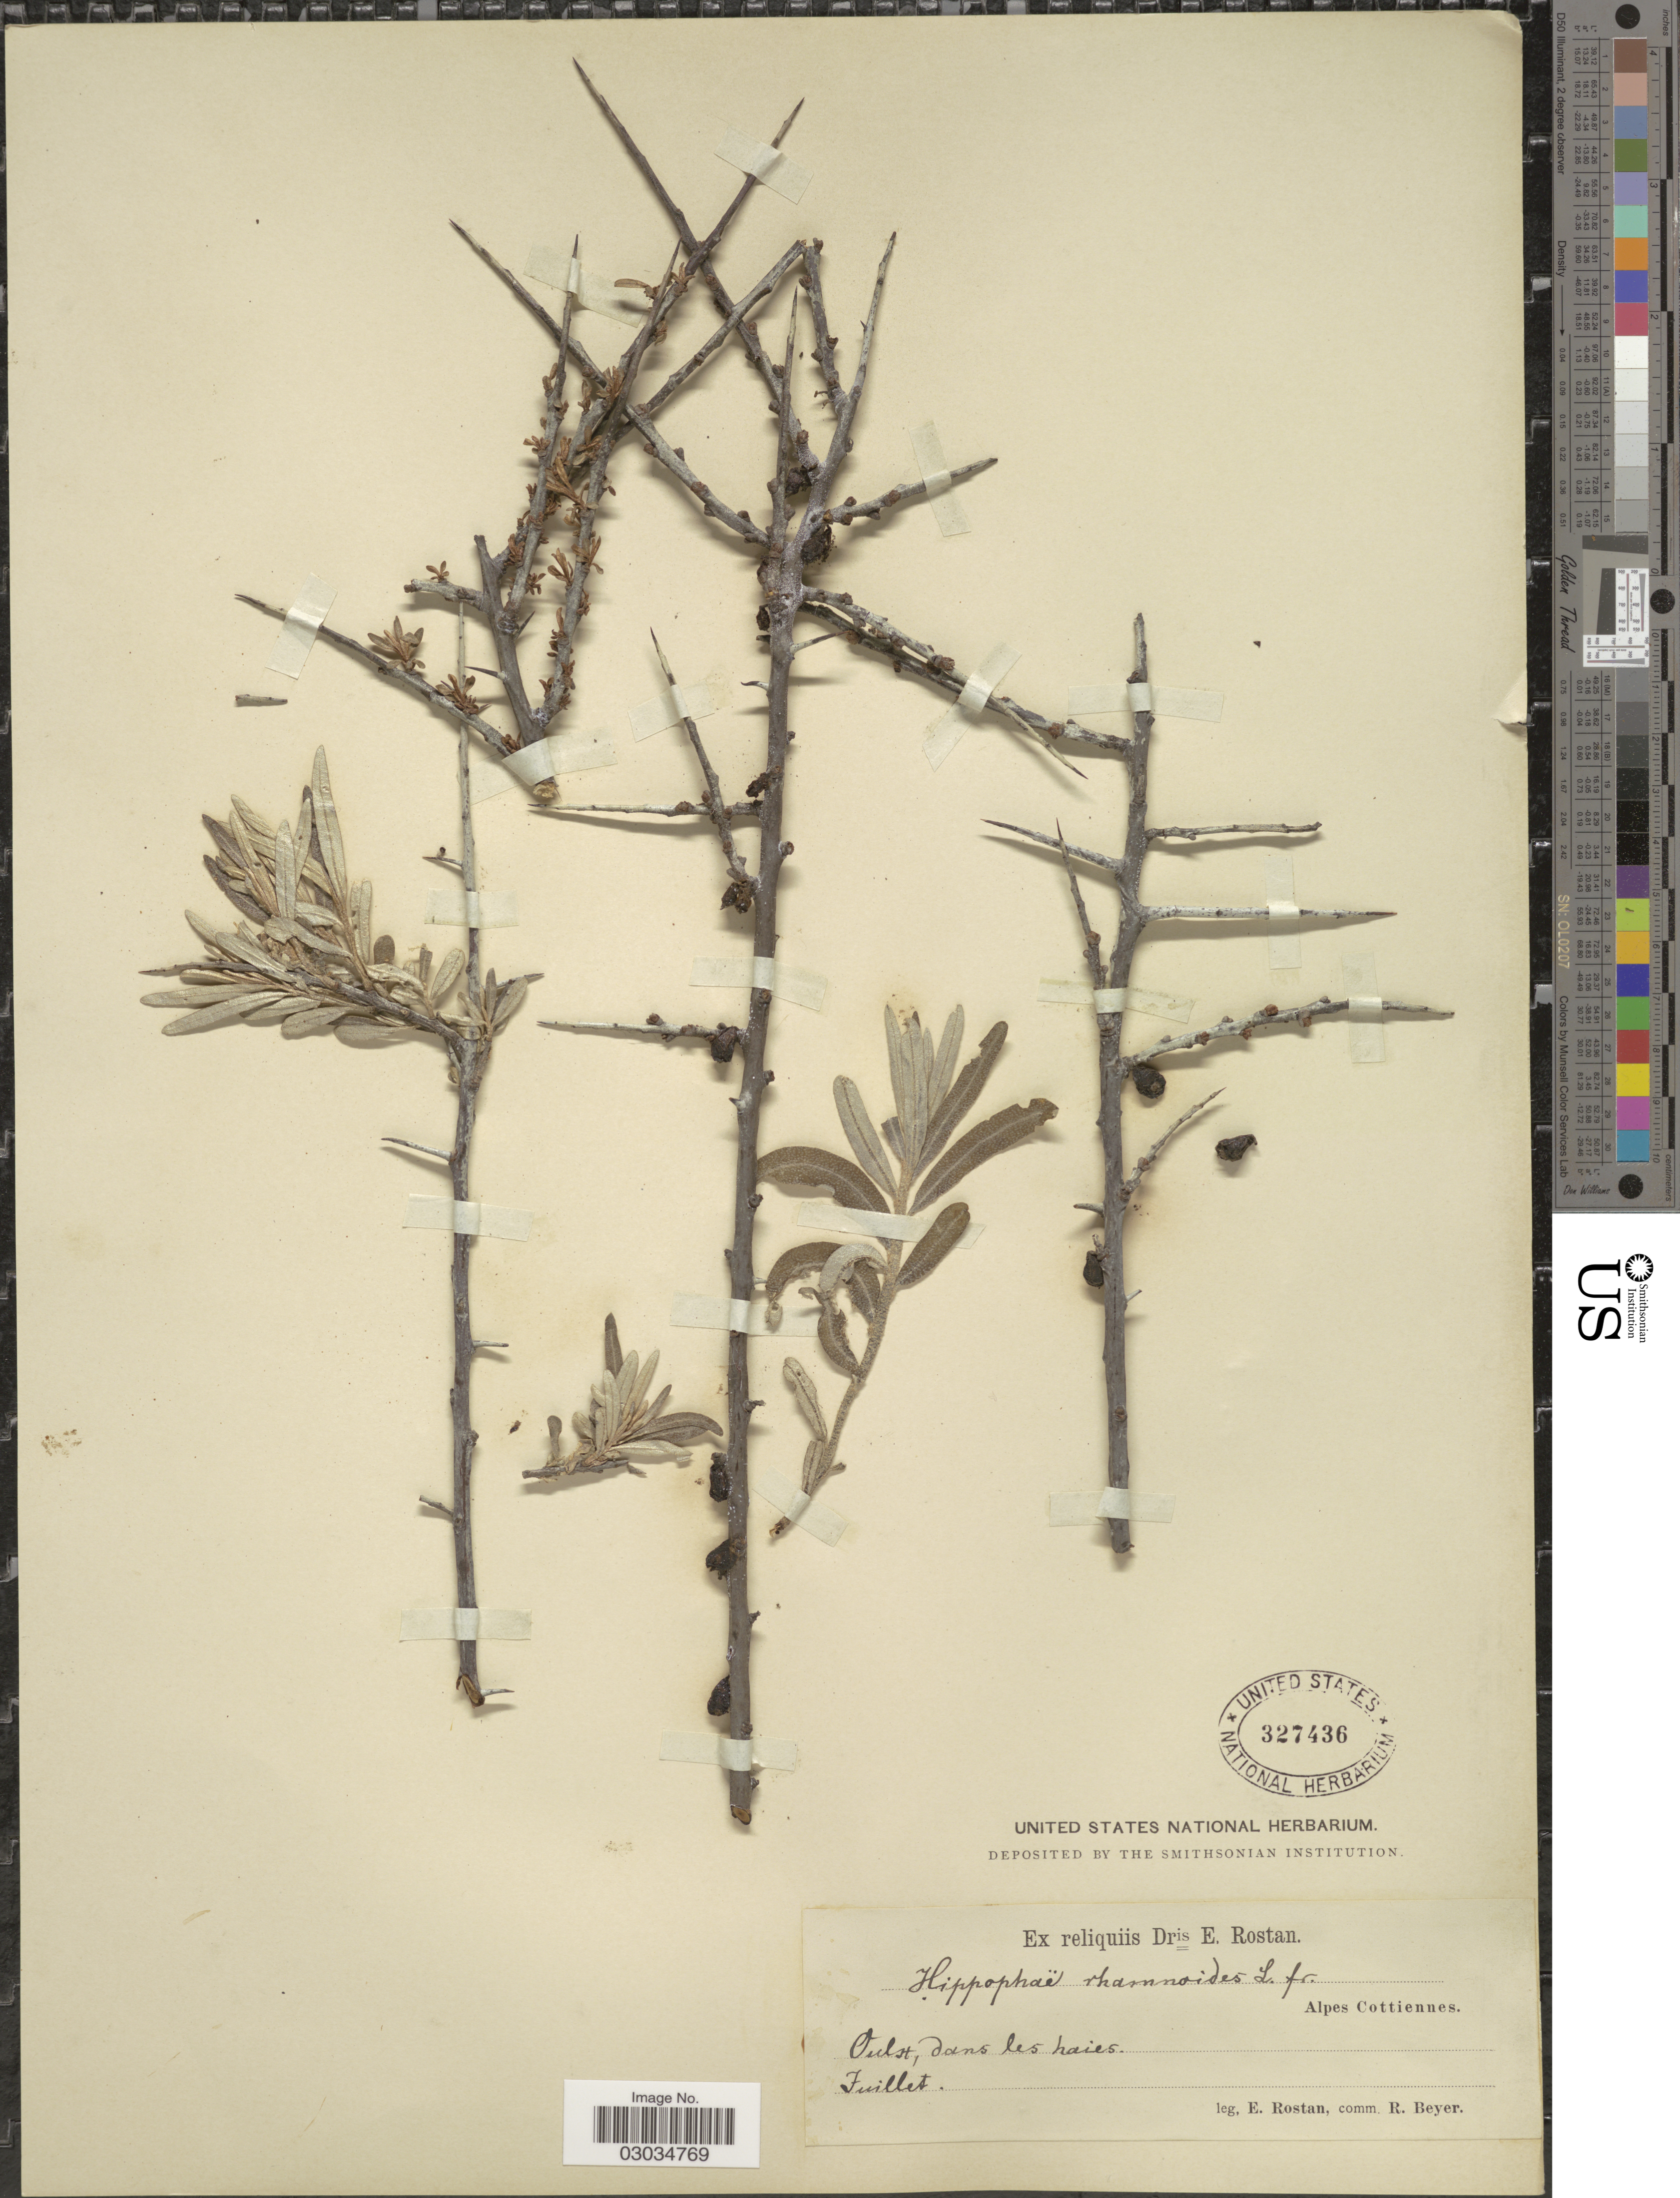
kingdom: Plantae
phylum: Tracheophyta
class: Magnoliopsida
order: Rosales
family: Elaeagnaceae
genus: Hippophae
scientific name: Hippophae rhamnoides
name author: L.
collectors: E. Rostan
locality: Alpes Cottiennes. Oulst, dans les haies.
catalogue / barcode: US 327436